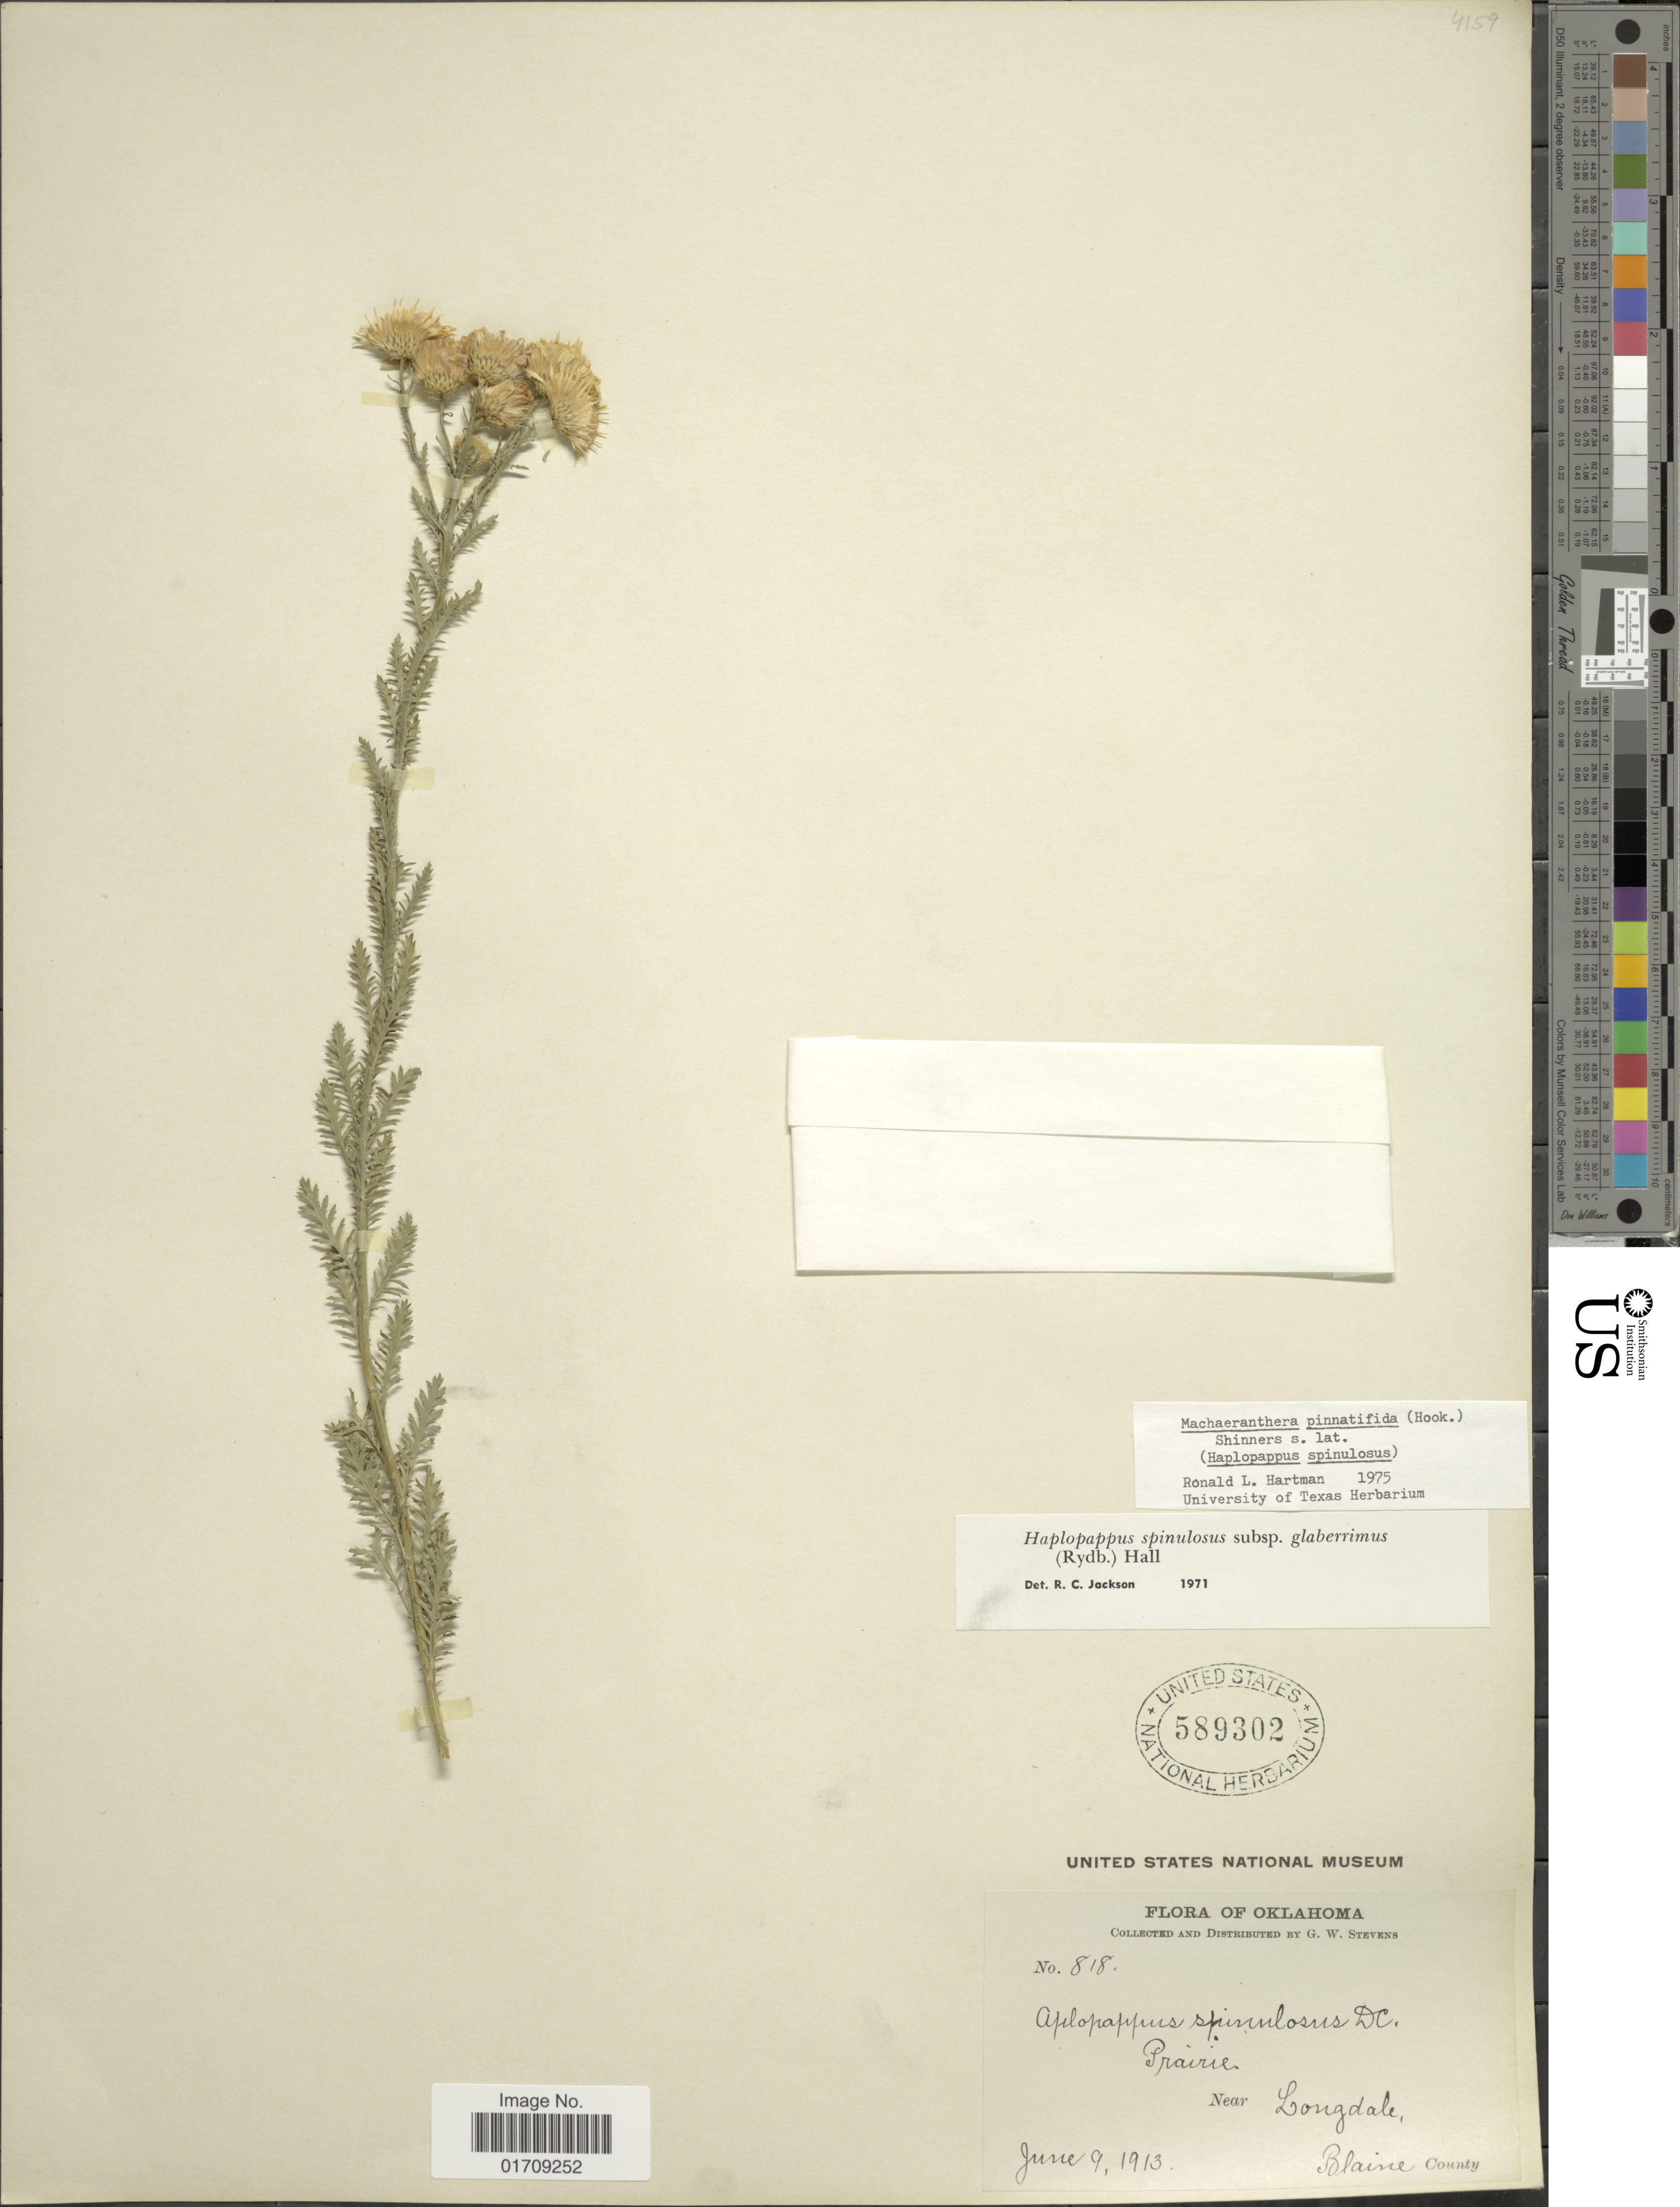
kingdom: Plantae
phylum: Tracheophyta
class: Magnoliopsida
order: Asterales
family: Asteraceae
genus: Machaeranthera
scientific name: Machaeranthera pinnatifida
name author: (Hook.) Shinners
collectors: G. W. Stevens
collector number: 818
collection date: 1913-06-09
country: United States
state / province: Oklahoma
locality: Near Longdale, Blaine County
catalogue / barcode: US 589302